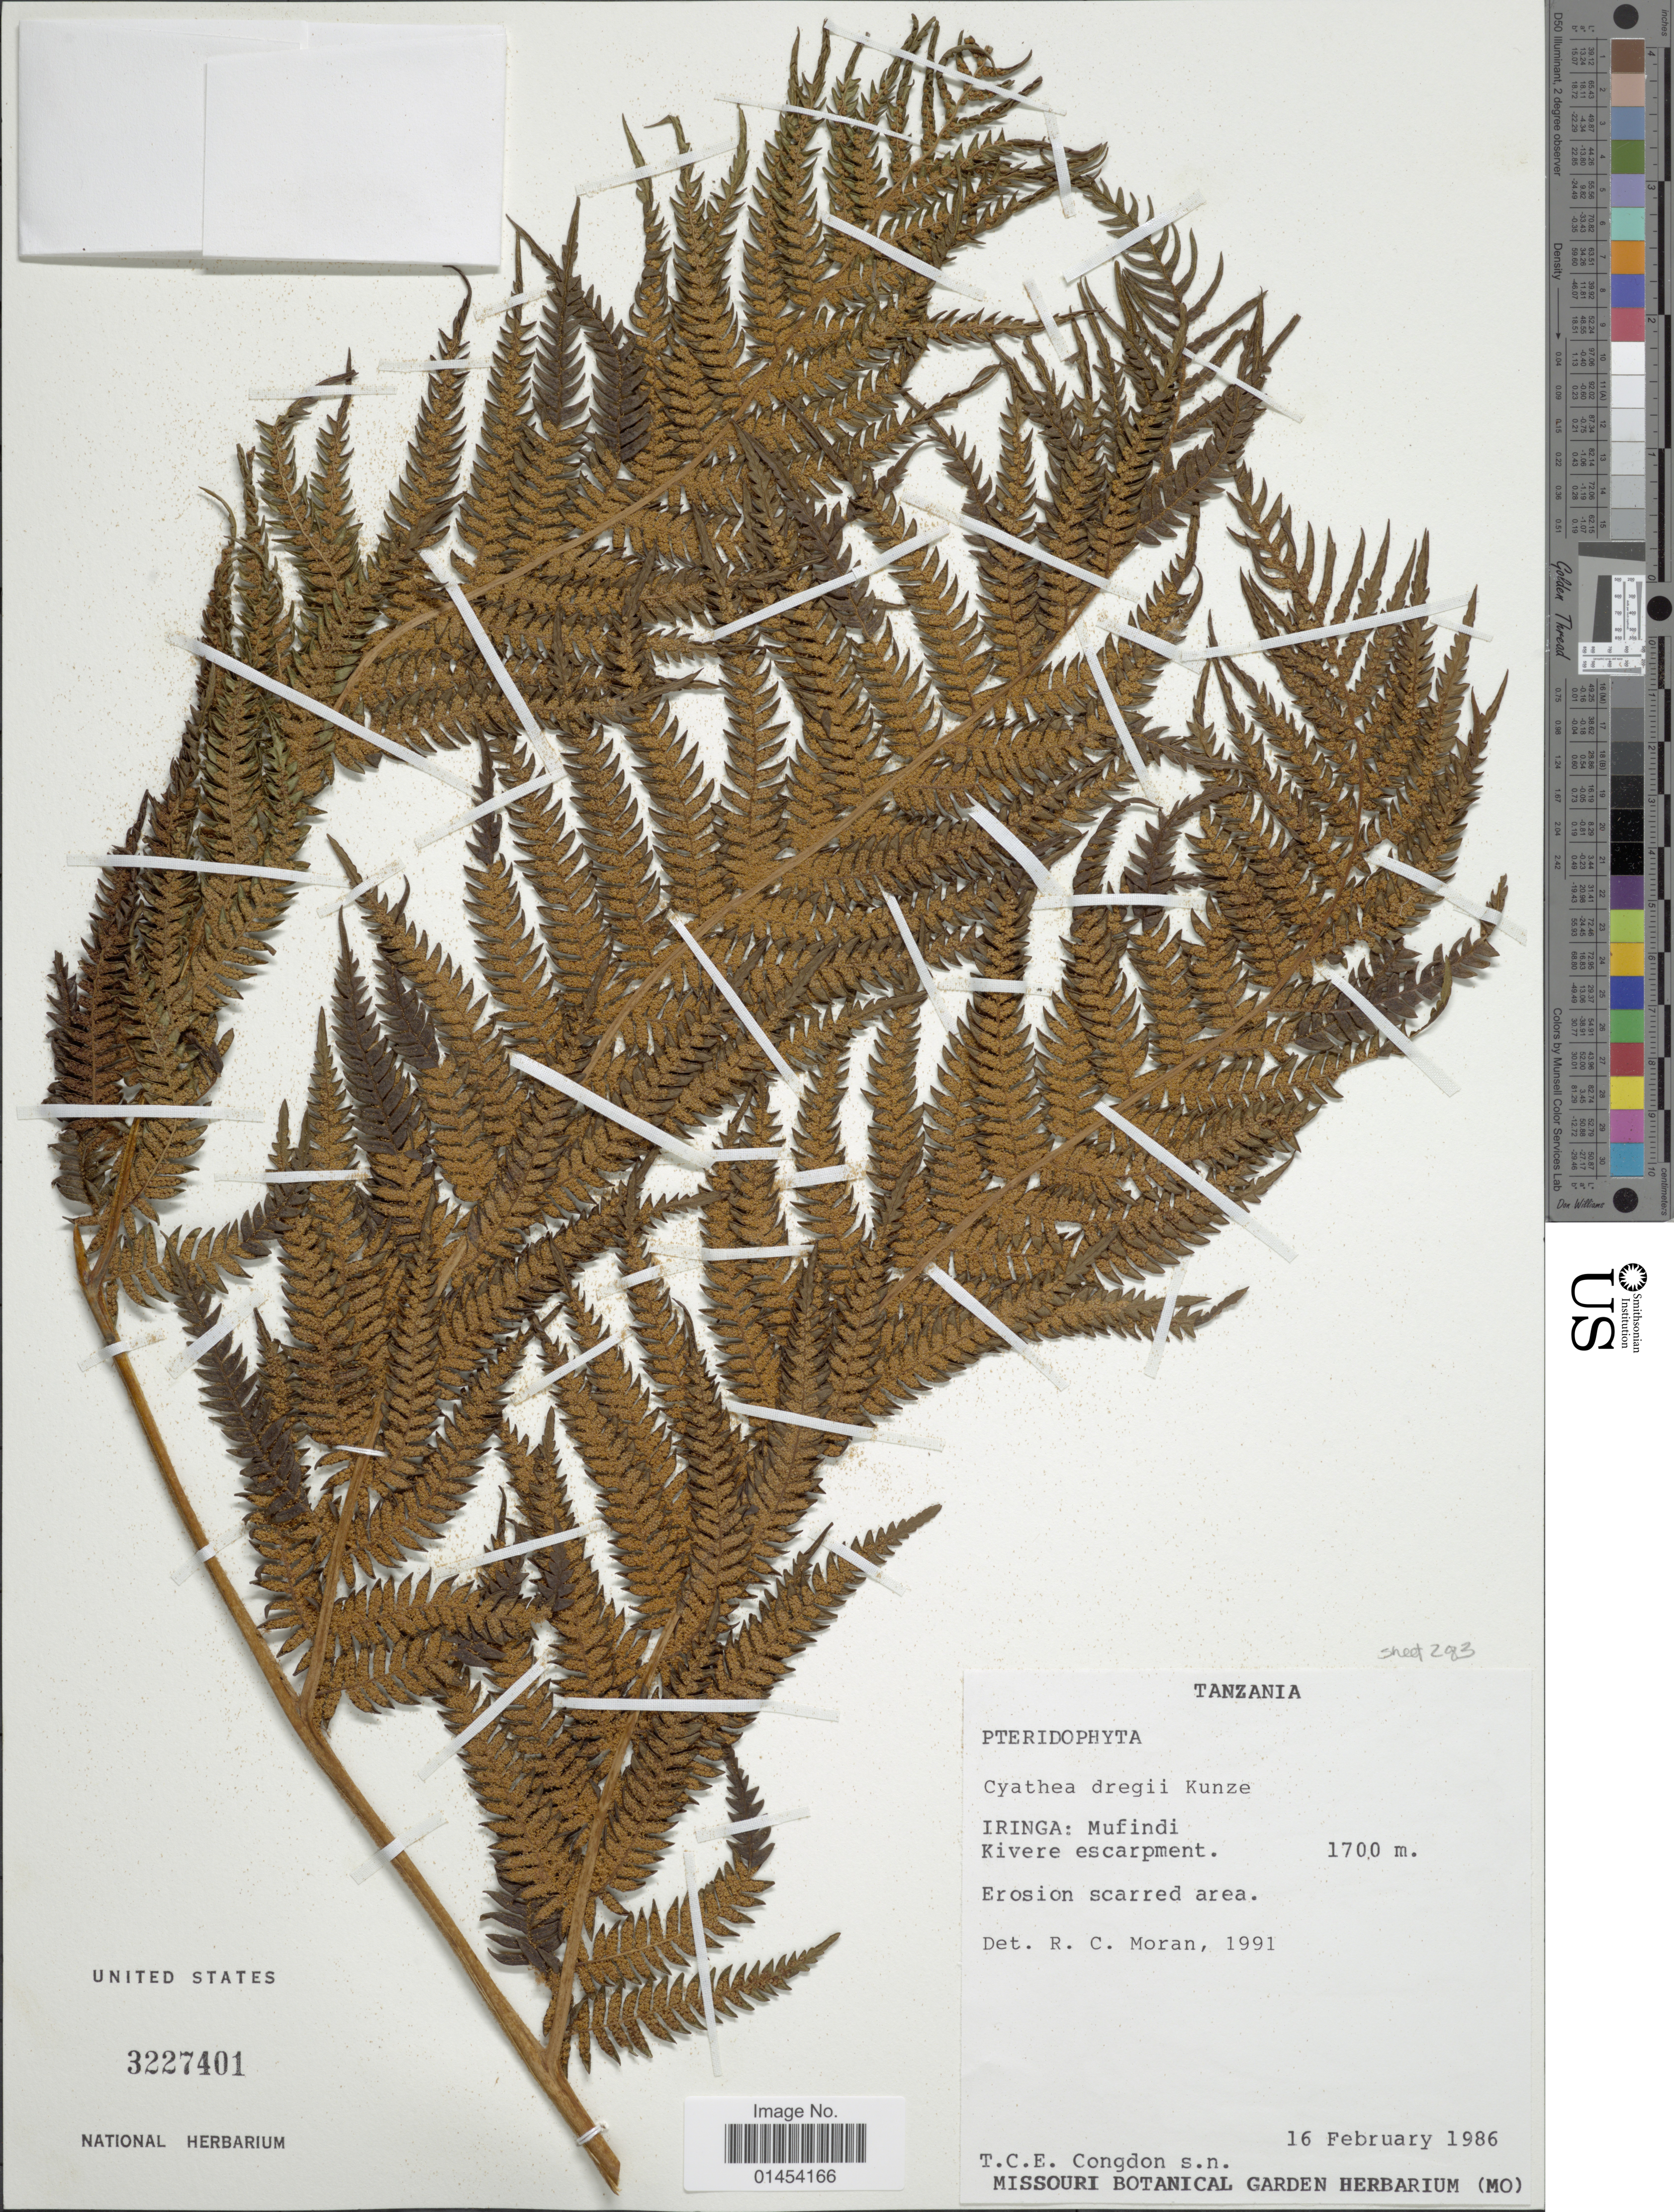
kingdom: Plantae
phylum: Tracheophyta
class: Polypodiopsida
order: Cyatheales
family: Cyatheaceae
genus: Cyathea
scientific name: Cyathea dregei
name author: Kunze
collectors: T. Congdon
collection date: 1986-02-16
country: Tanzania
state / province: Iringa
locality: Mufindi. Kivere escarpment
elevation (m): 1700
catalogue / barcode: US 3227401